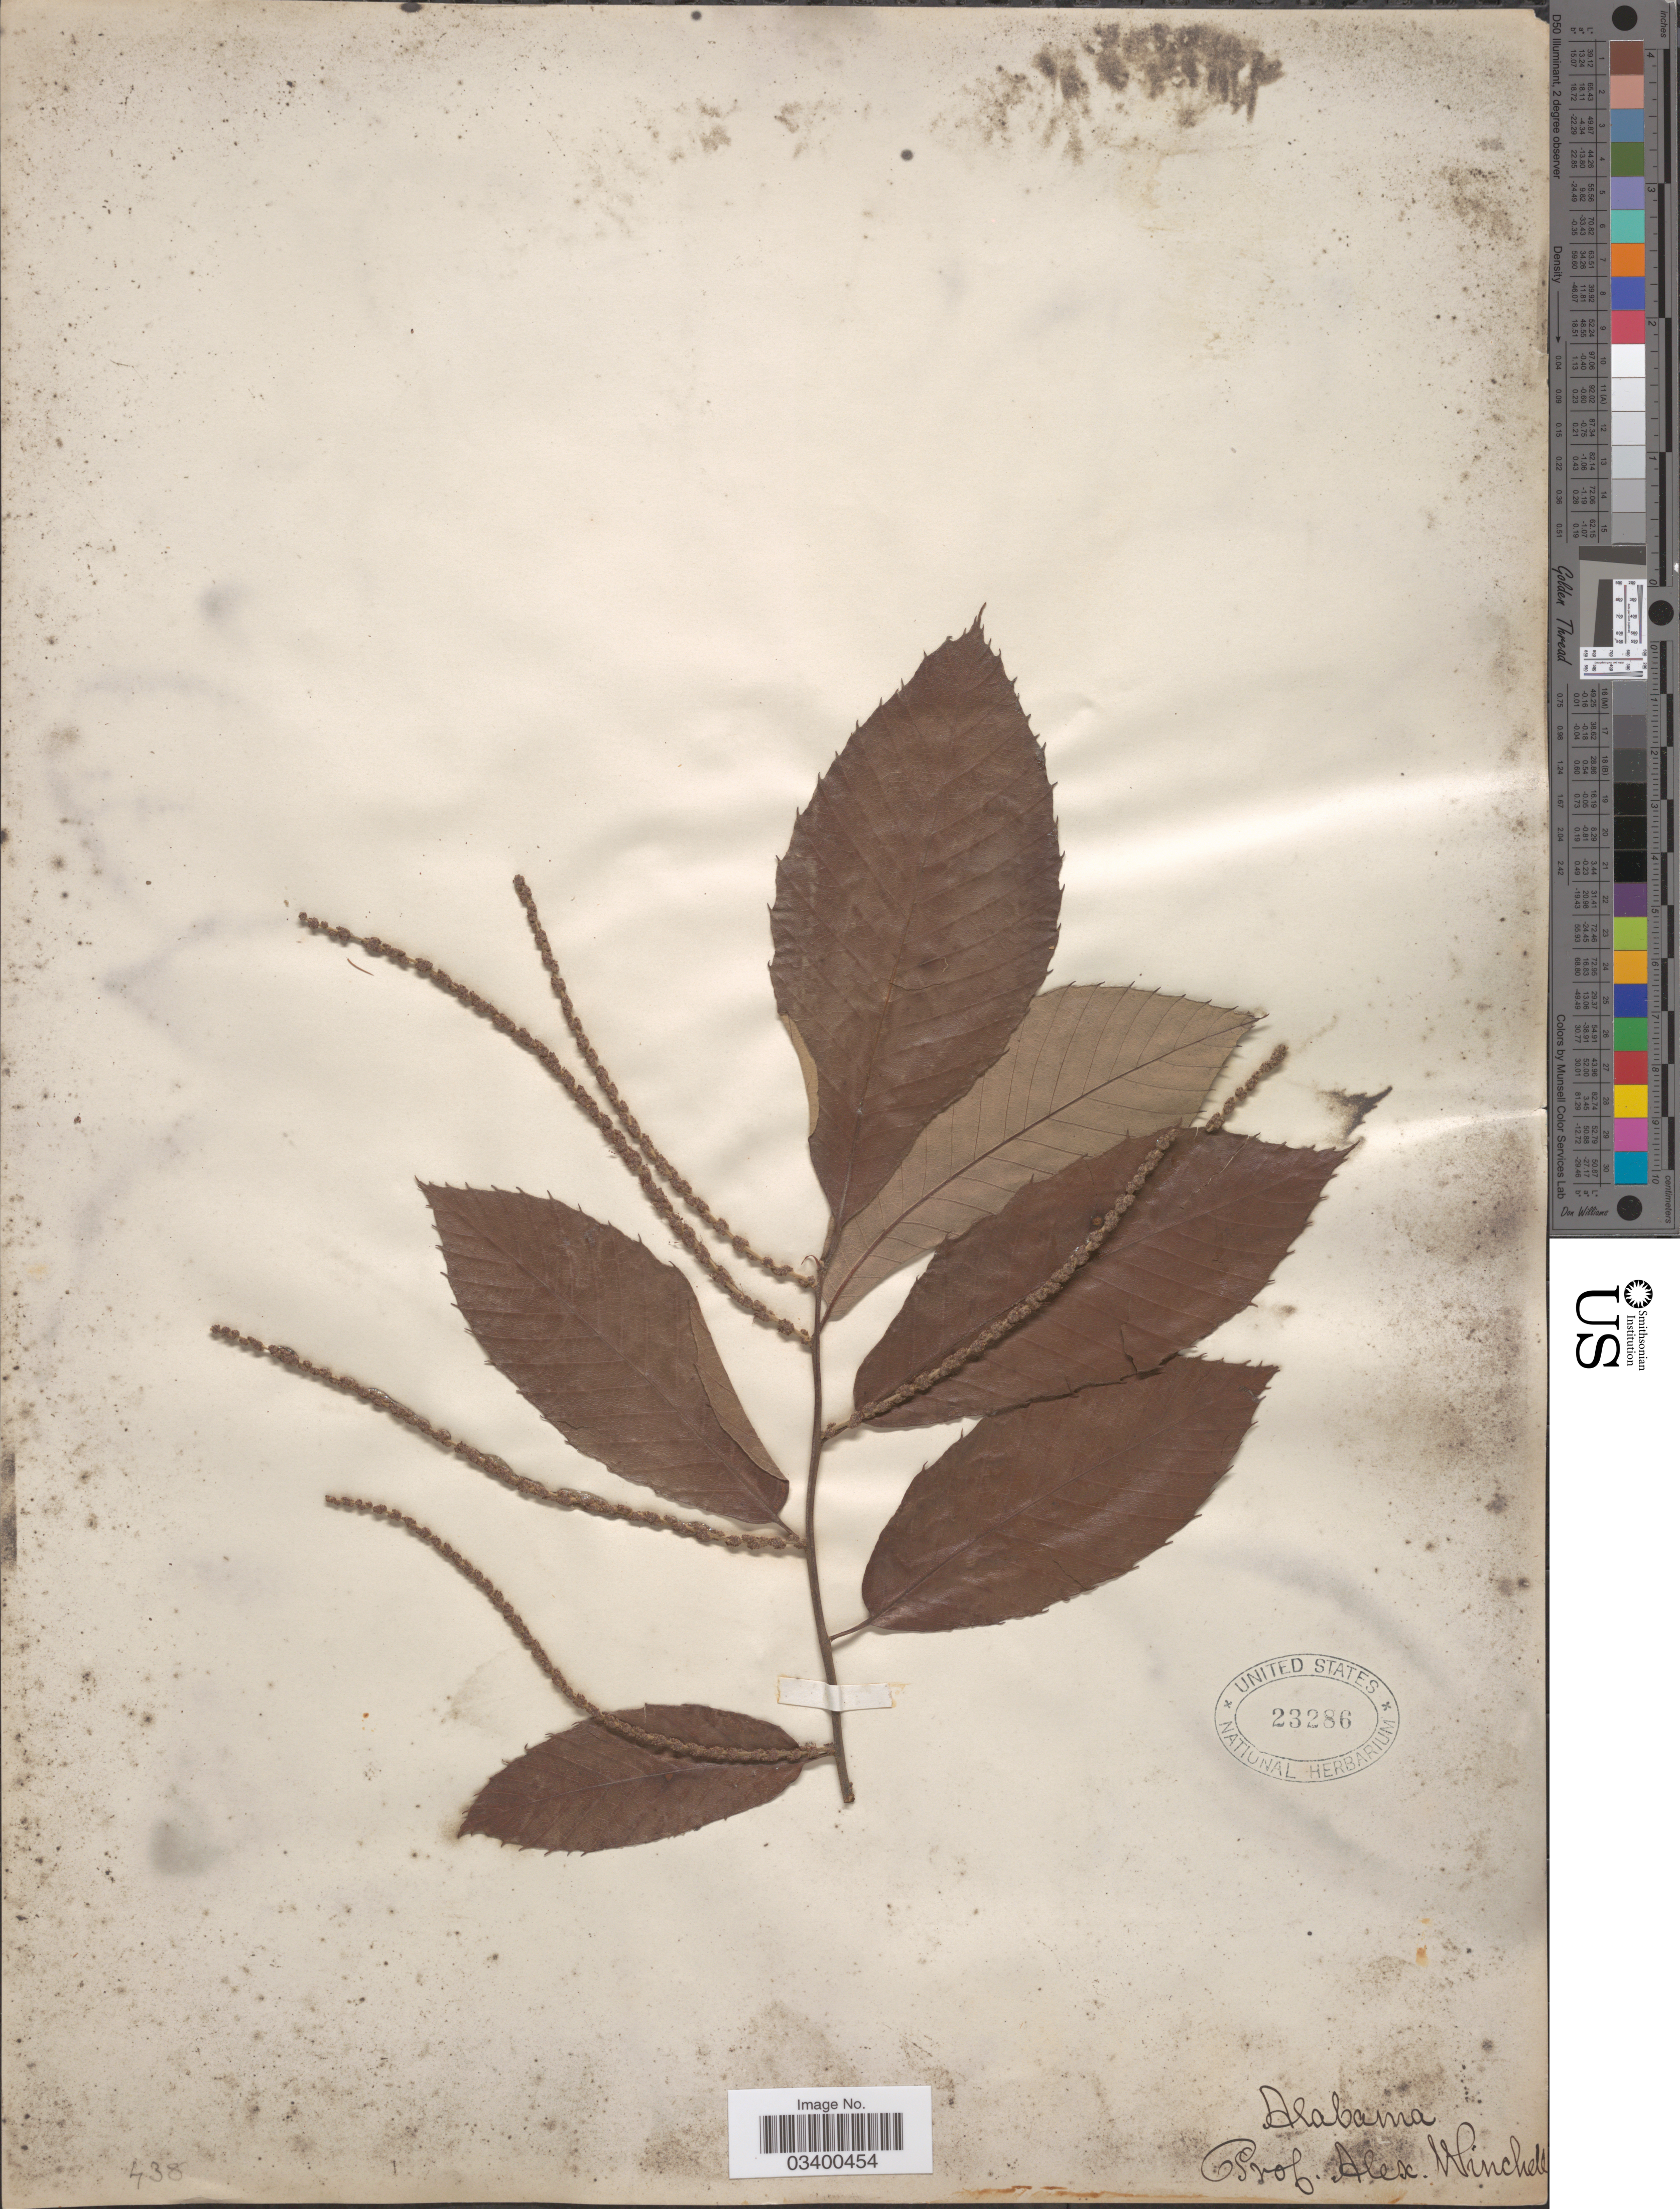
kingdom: Plantae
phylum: Tracheophyta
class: Magnoliopsida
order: Fagales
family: Fagaceae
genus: Castanea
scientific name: Castanea pumila var. pumila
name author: (L.) Mill.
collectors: A. Winchell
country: United States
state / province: Alabama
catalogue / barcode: US 23286